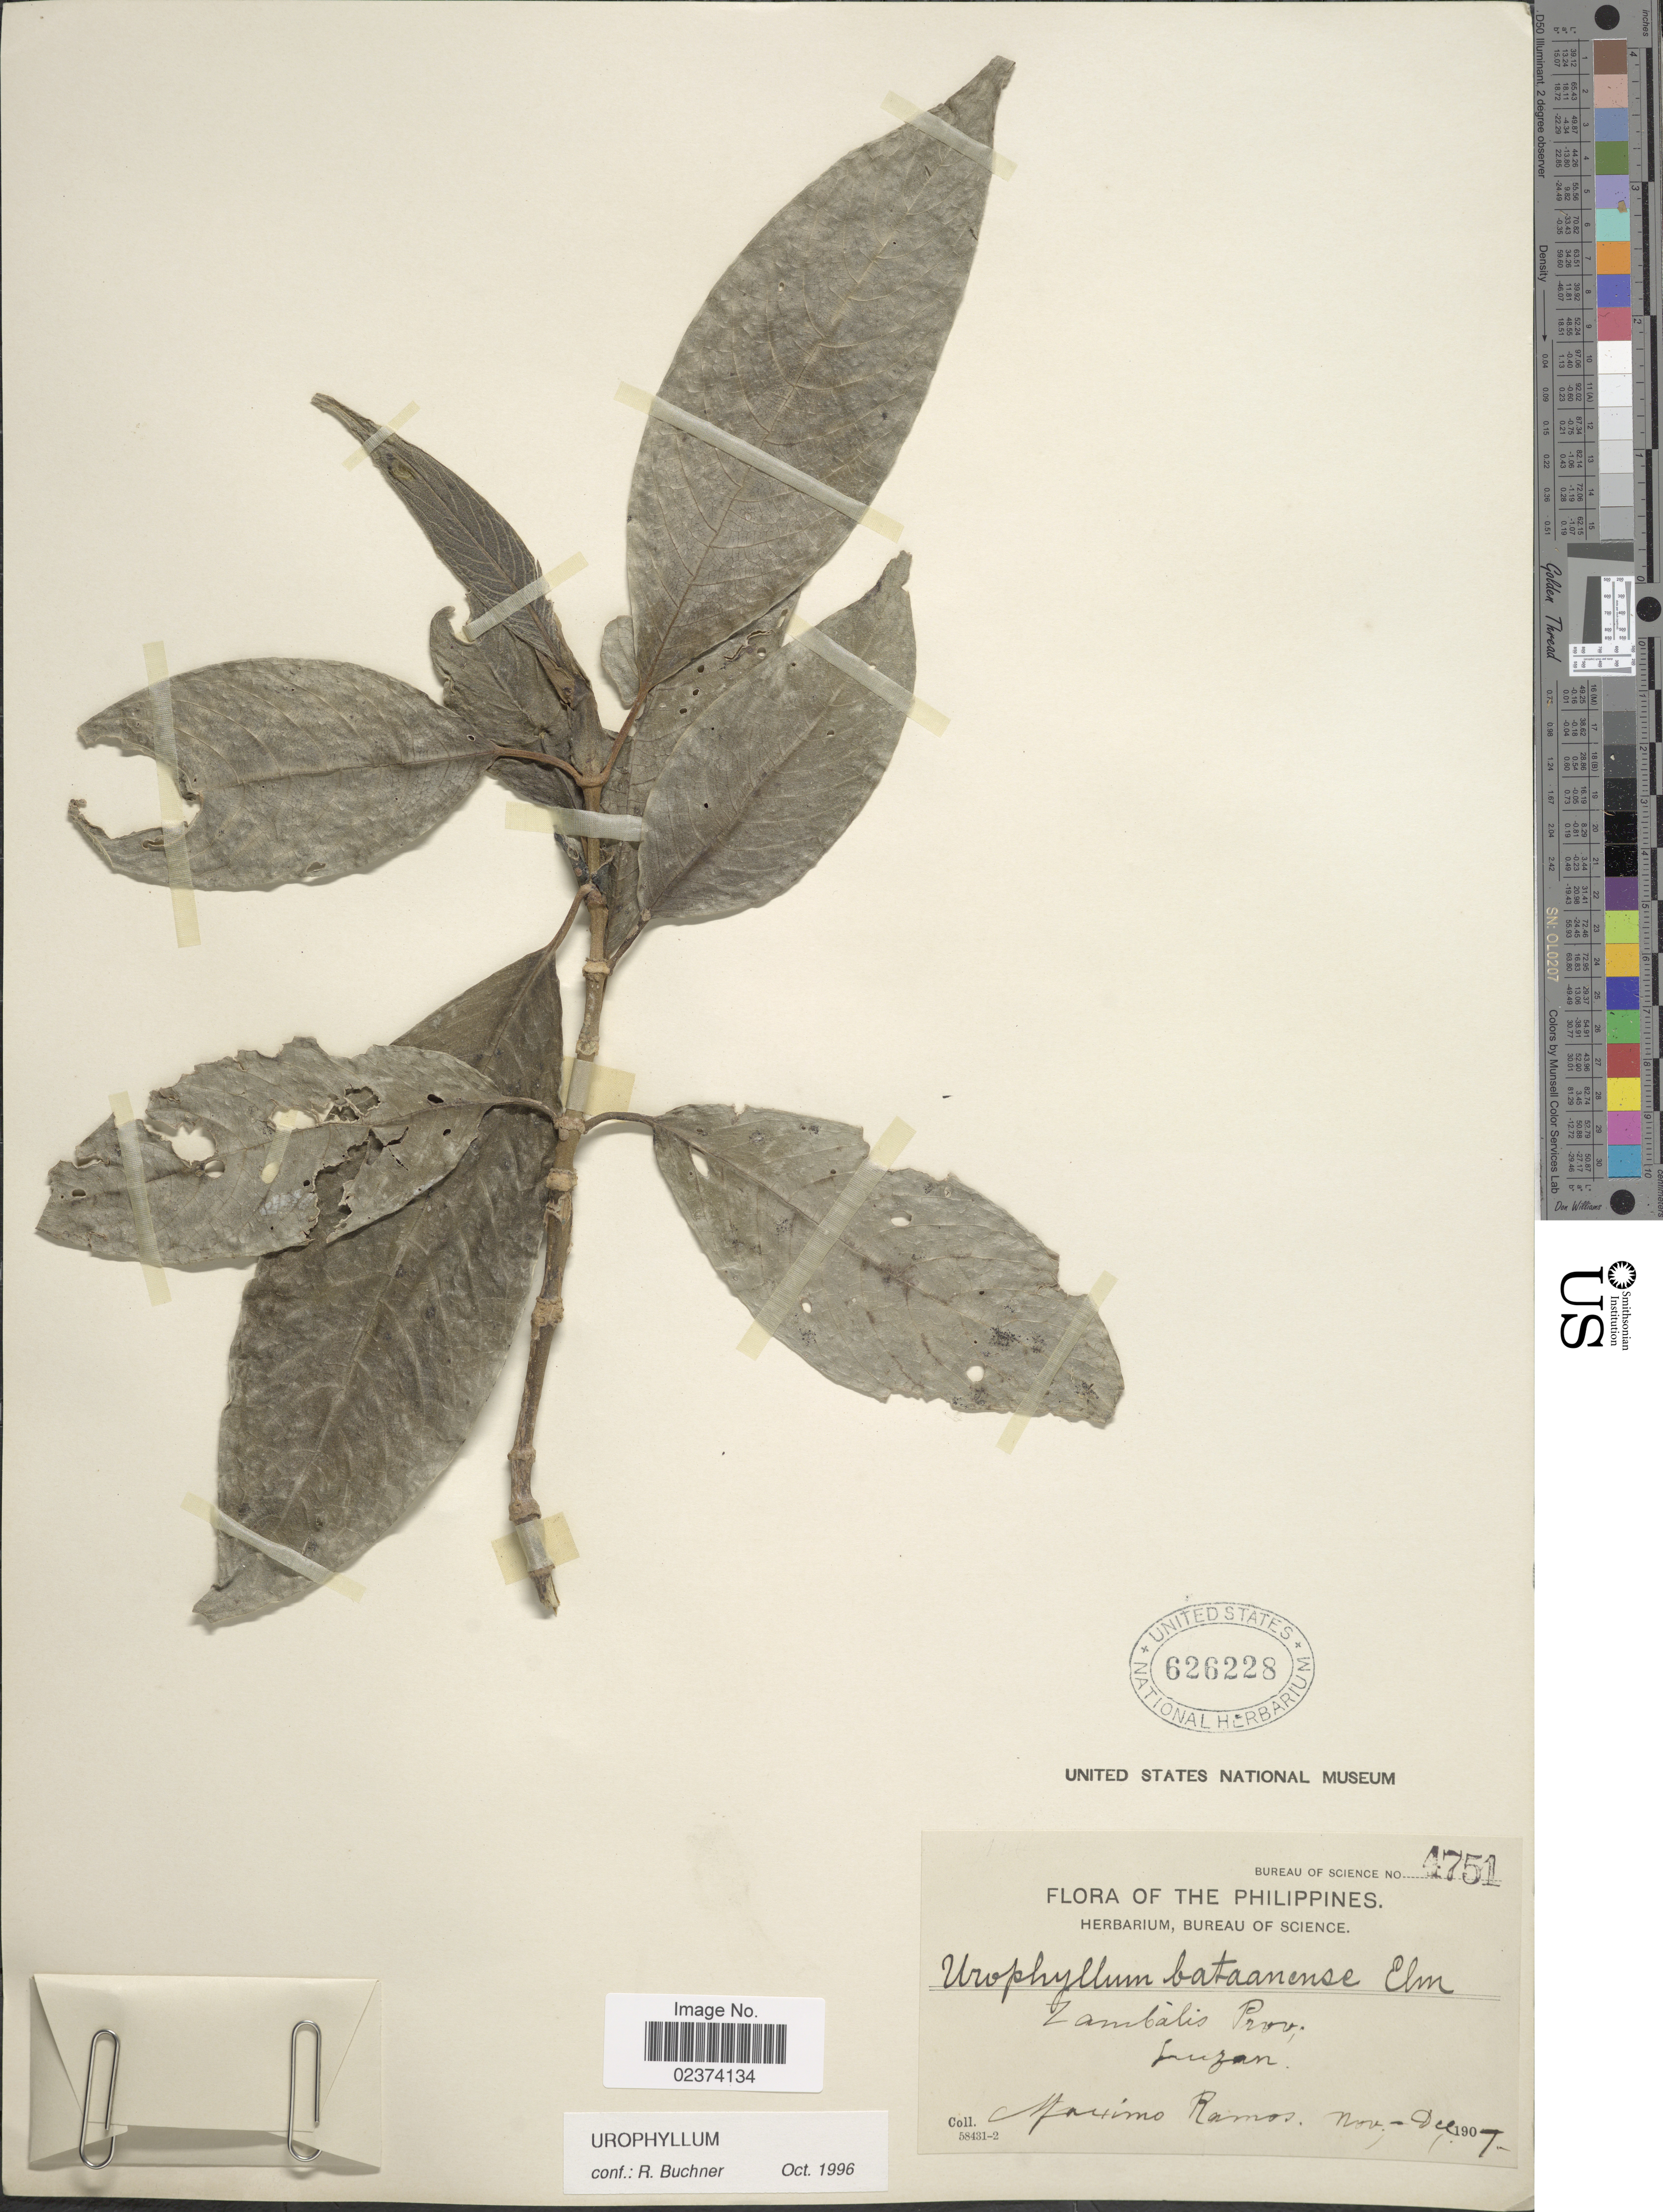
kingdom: Plantae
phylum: Tracheophyta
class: Magnoliopsida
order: Gentianales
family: Rubiaceae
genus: Urophyllum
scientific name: Urophyllum sp.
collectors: M. Ramos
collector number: Bureau Of Science 4751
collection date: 1907-11/1907-12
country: Philippines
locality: Zambalis Prov., Luzon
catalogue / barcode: US 626228